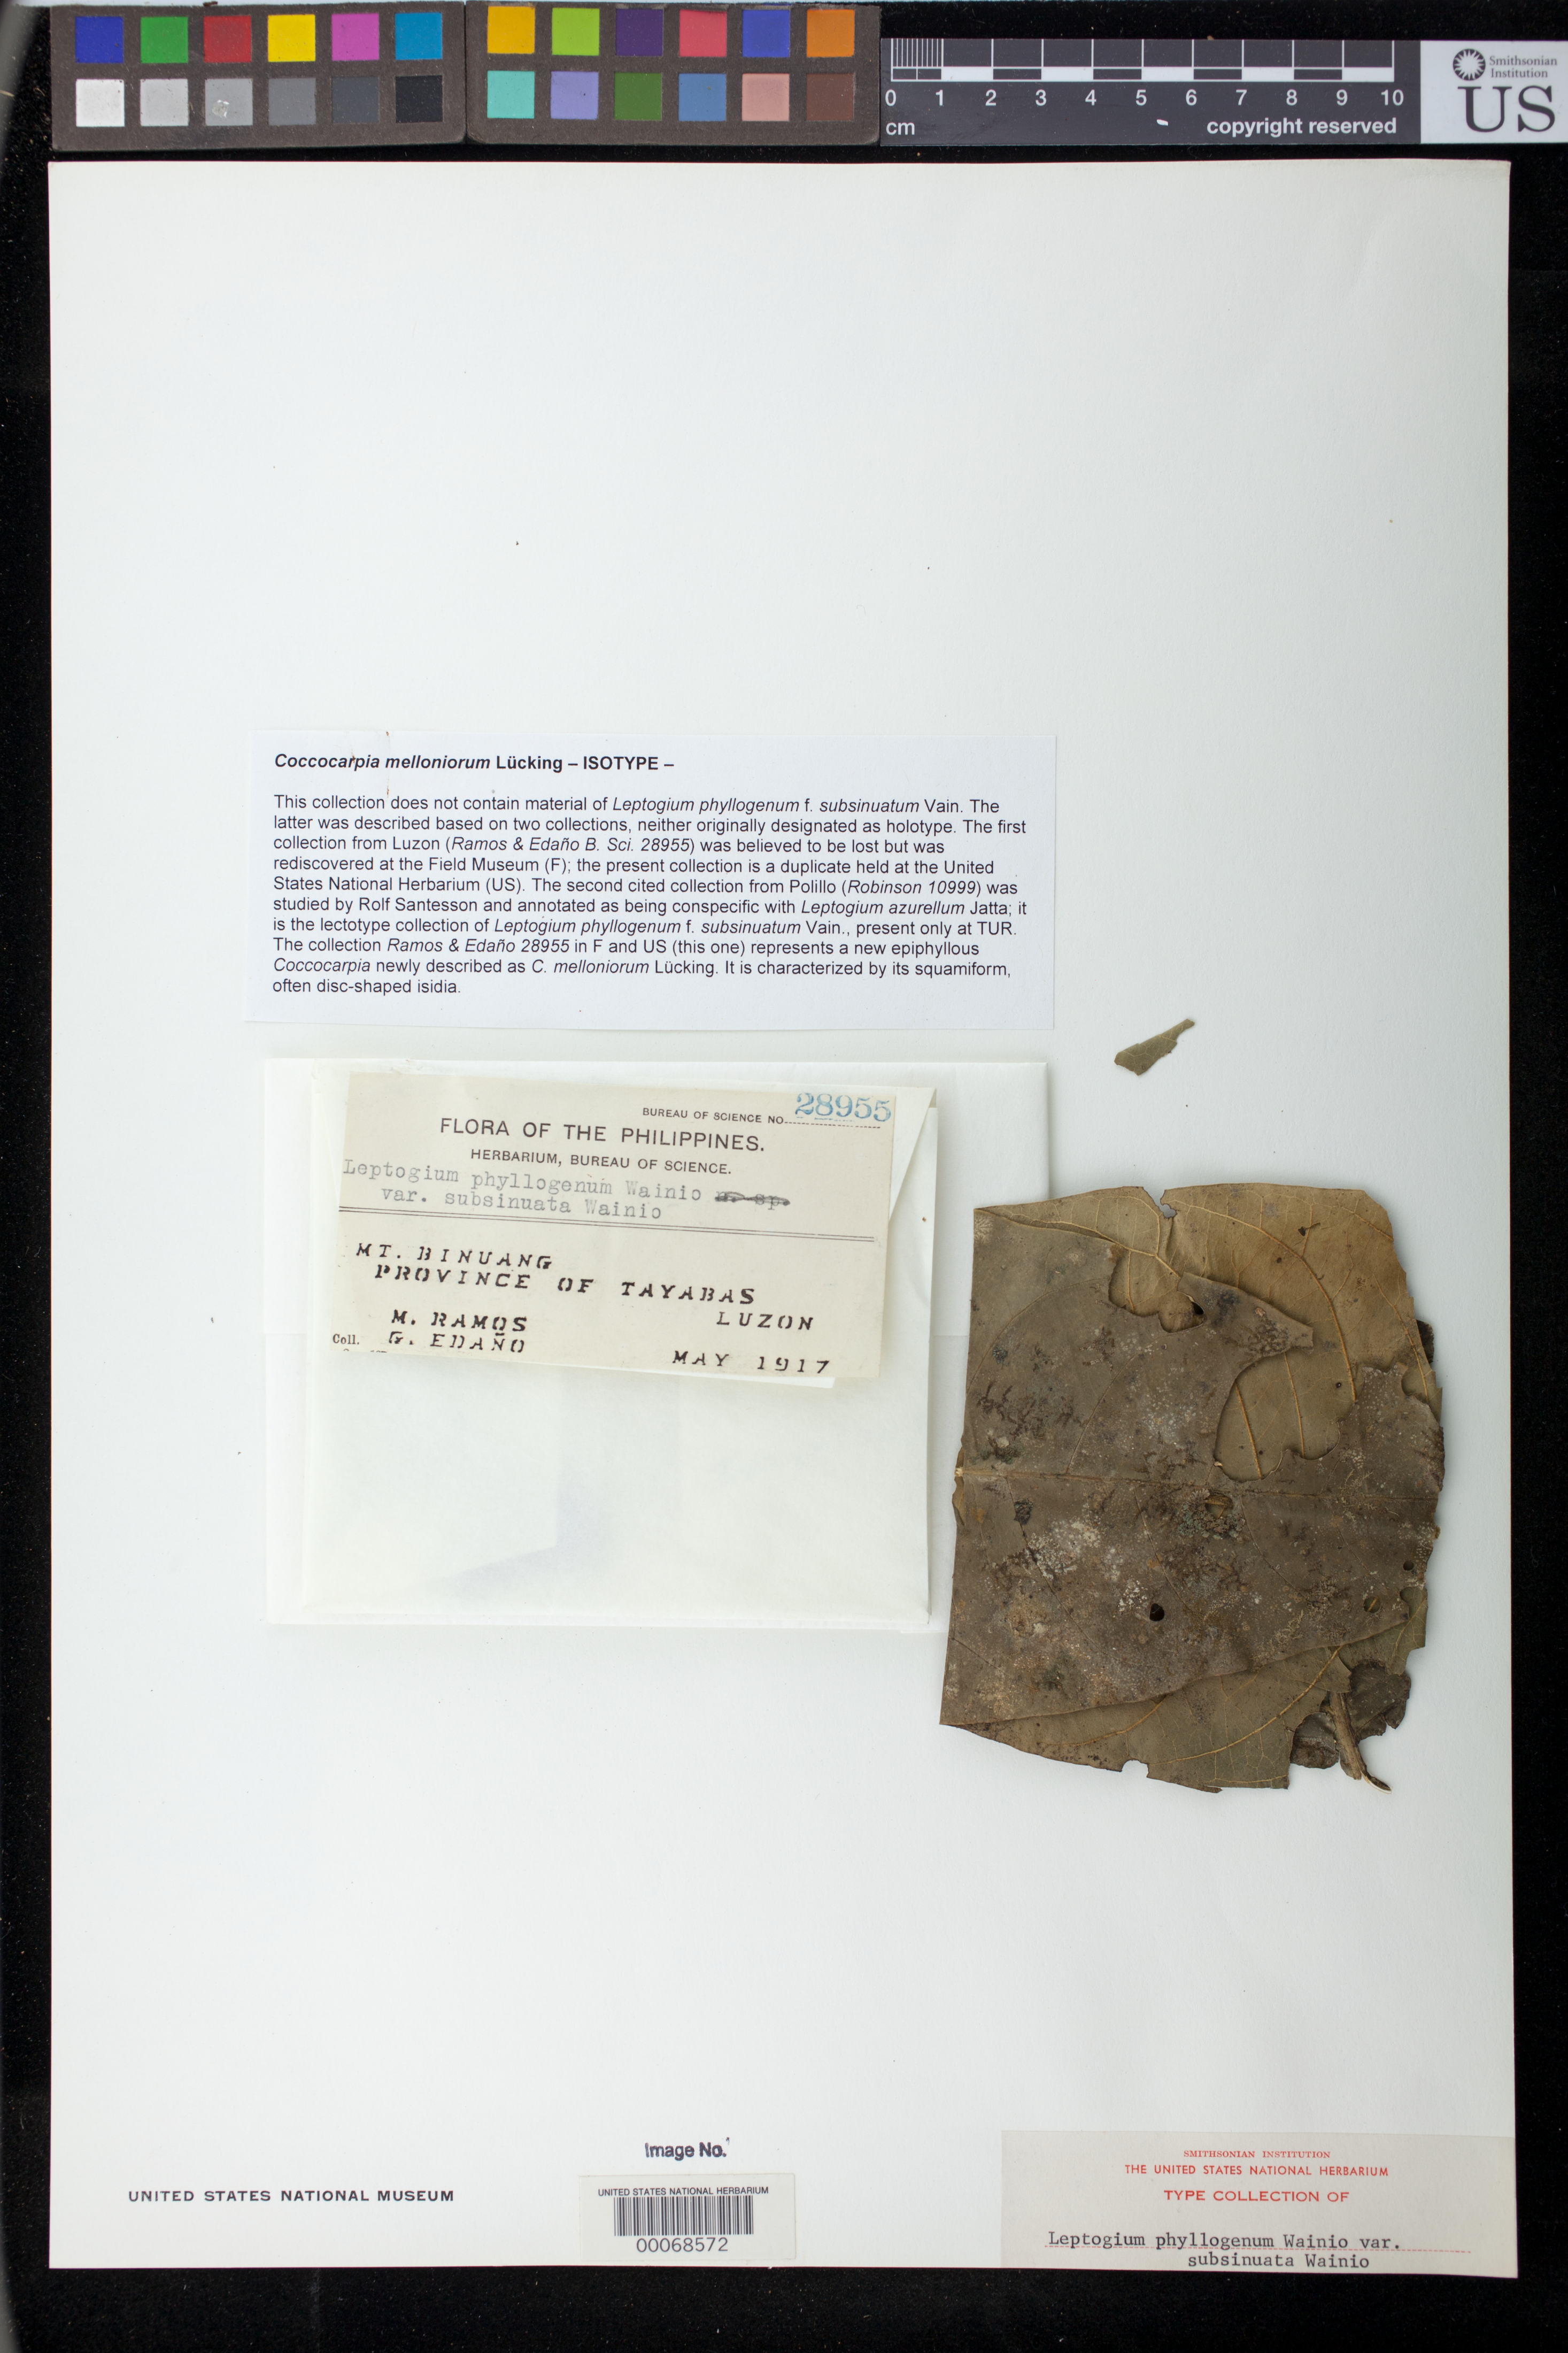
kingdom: Fungi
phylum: Ascomycota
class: Lecanoromycetes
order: Peltigerales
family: Collemataceae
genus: Leptogium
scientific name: Leptogium phyllogenum f. subsinuatum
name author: Vain.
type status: Isosyntype; Isotype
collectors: M. Ramos & G. E. Edaño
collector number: Bur. Sci. 28955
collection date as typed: May 1917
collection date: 1917-05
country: Philippines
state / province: Calabarzon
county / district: Quezon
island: Luzon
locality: Mt. Binuang. Tayabas.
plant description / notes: As annotated by Lucking, "This collection does not ocntain material of Leptogium phyllogenum f. subsinuatum Vain. The latter was described based on two collections, neither originally designated as holotype...."